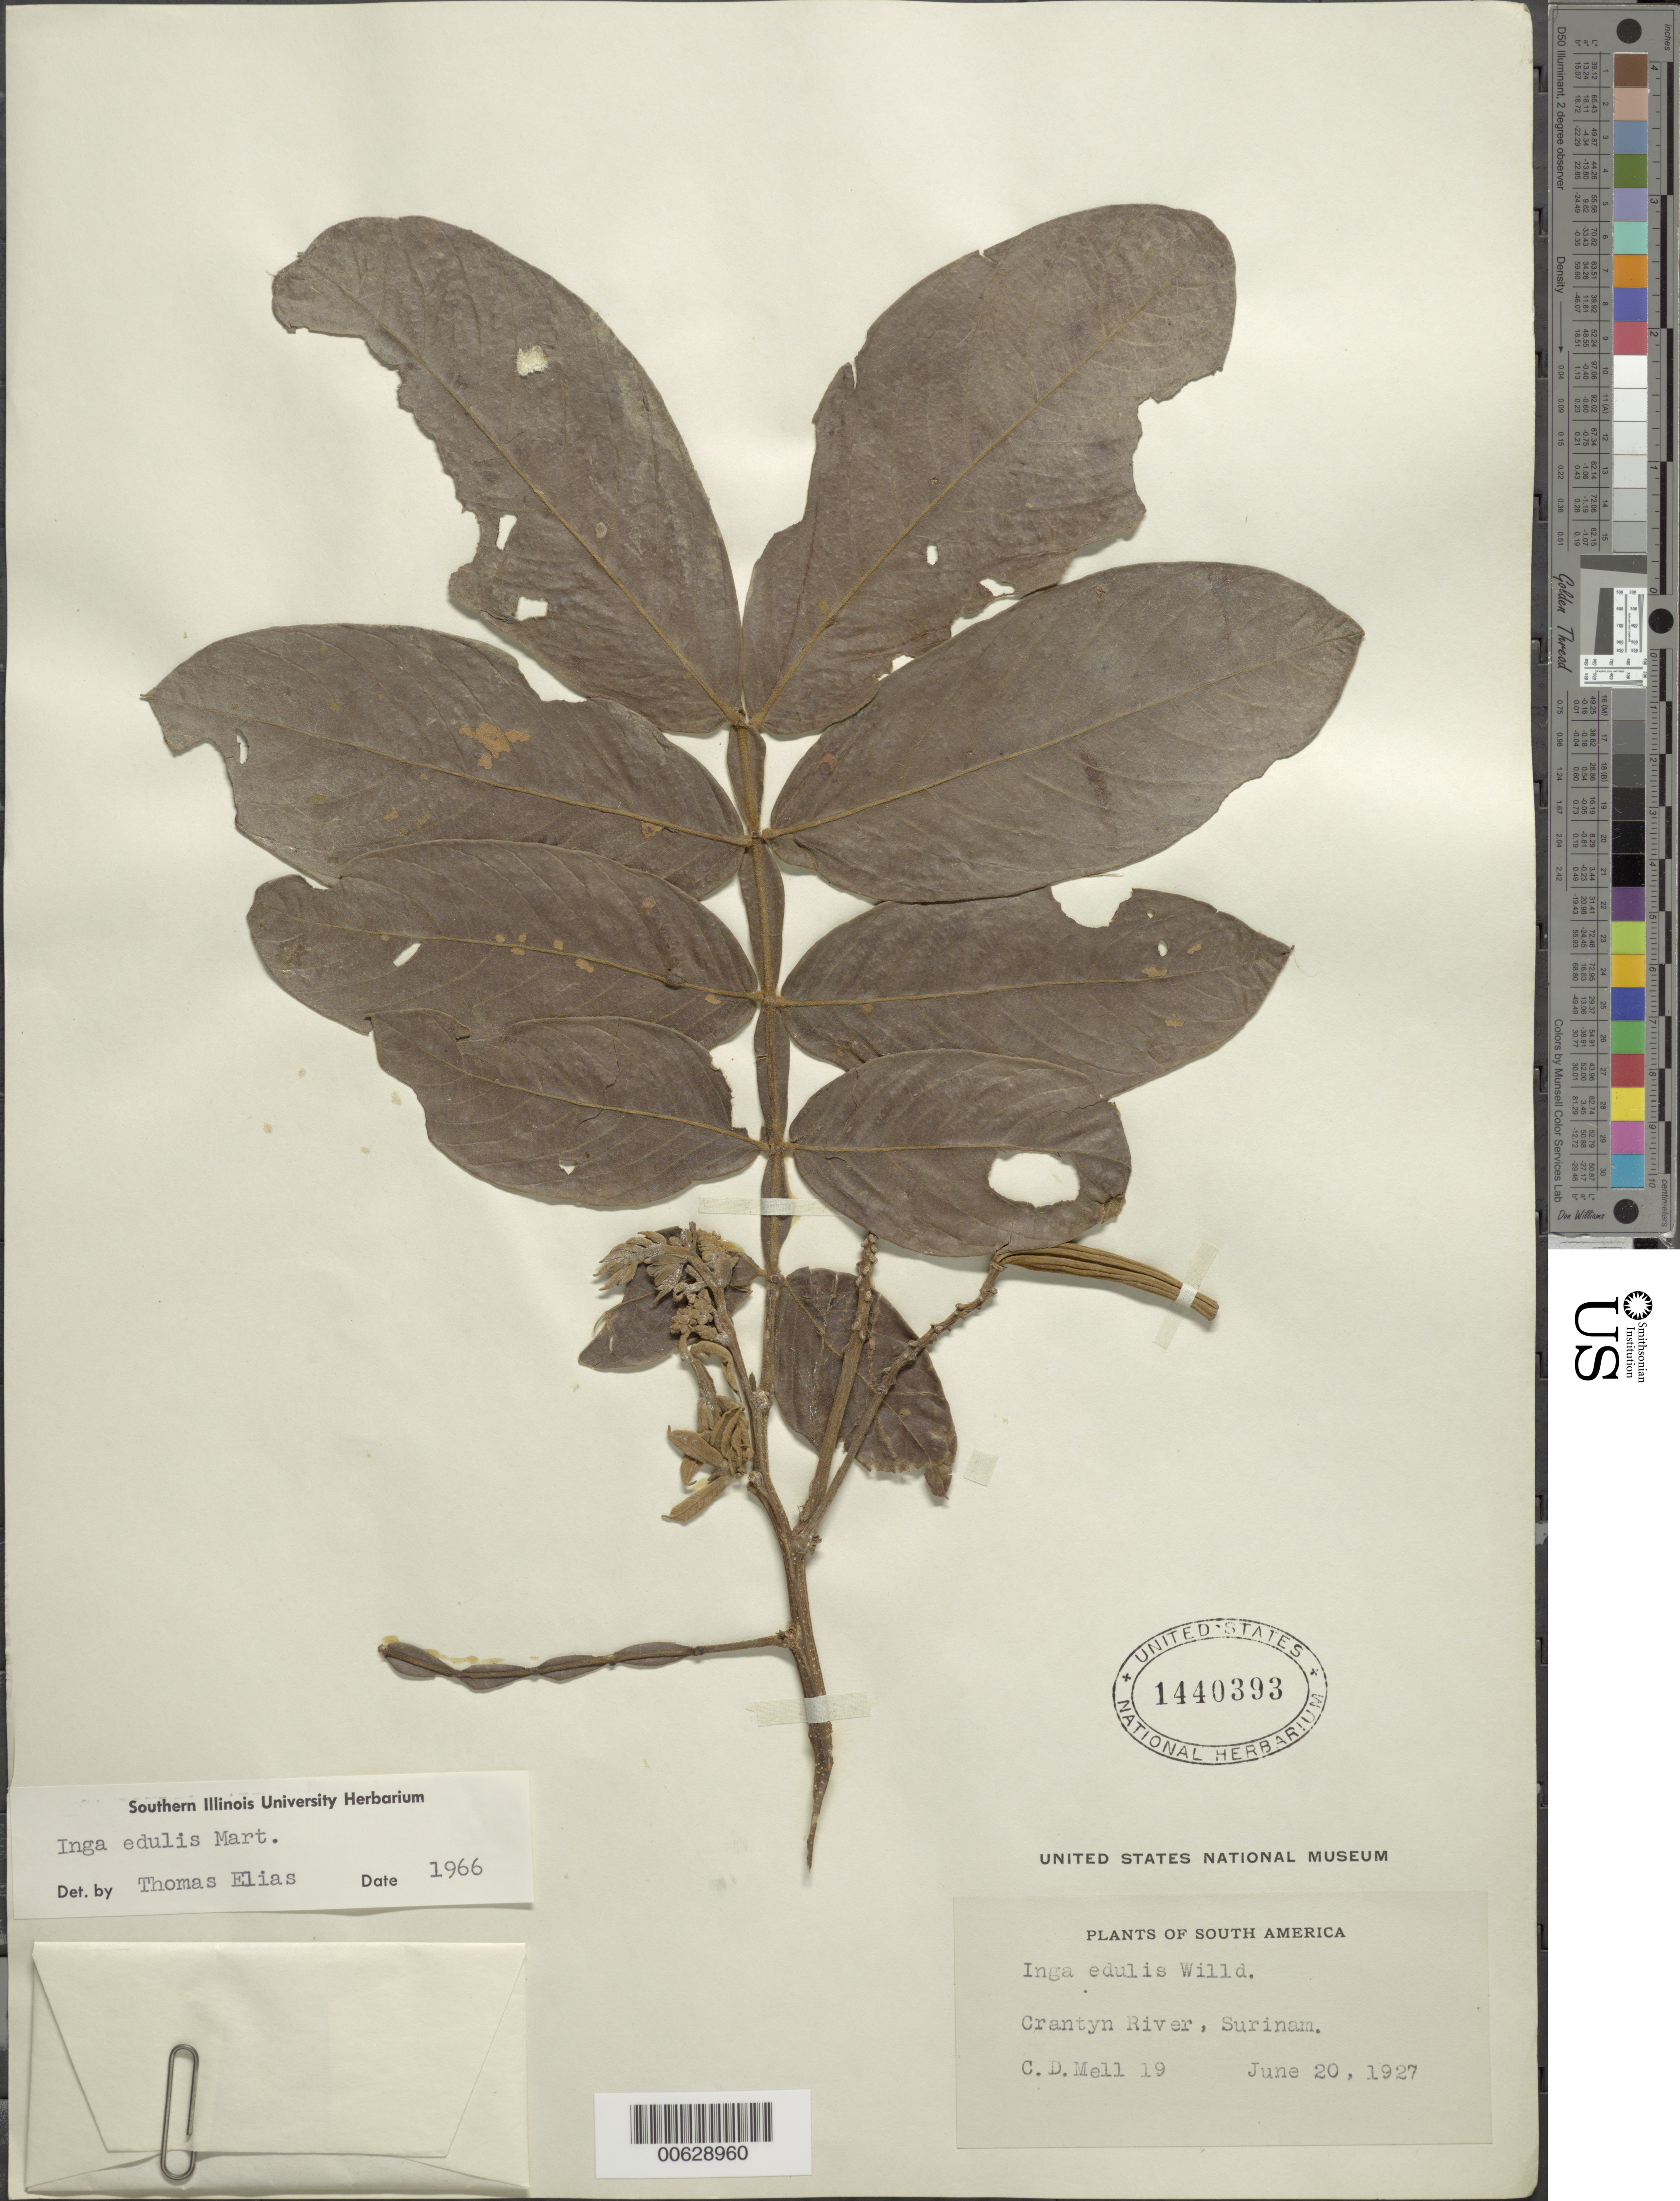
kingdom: Plantae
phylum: Tracheophyta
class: Magnoliopsida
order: Fabales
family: Fabaceae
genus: Inga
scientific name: Inga edulis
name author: Mart.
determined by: Elias, Thomas S.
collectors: C. D. Mell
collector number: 19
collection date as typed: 20-Jun-27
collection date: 1927-06-20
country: Suriname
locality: Courantyne R.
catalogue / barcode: US 1440393